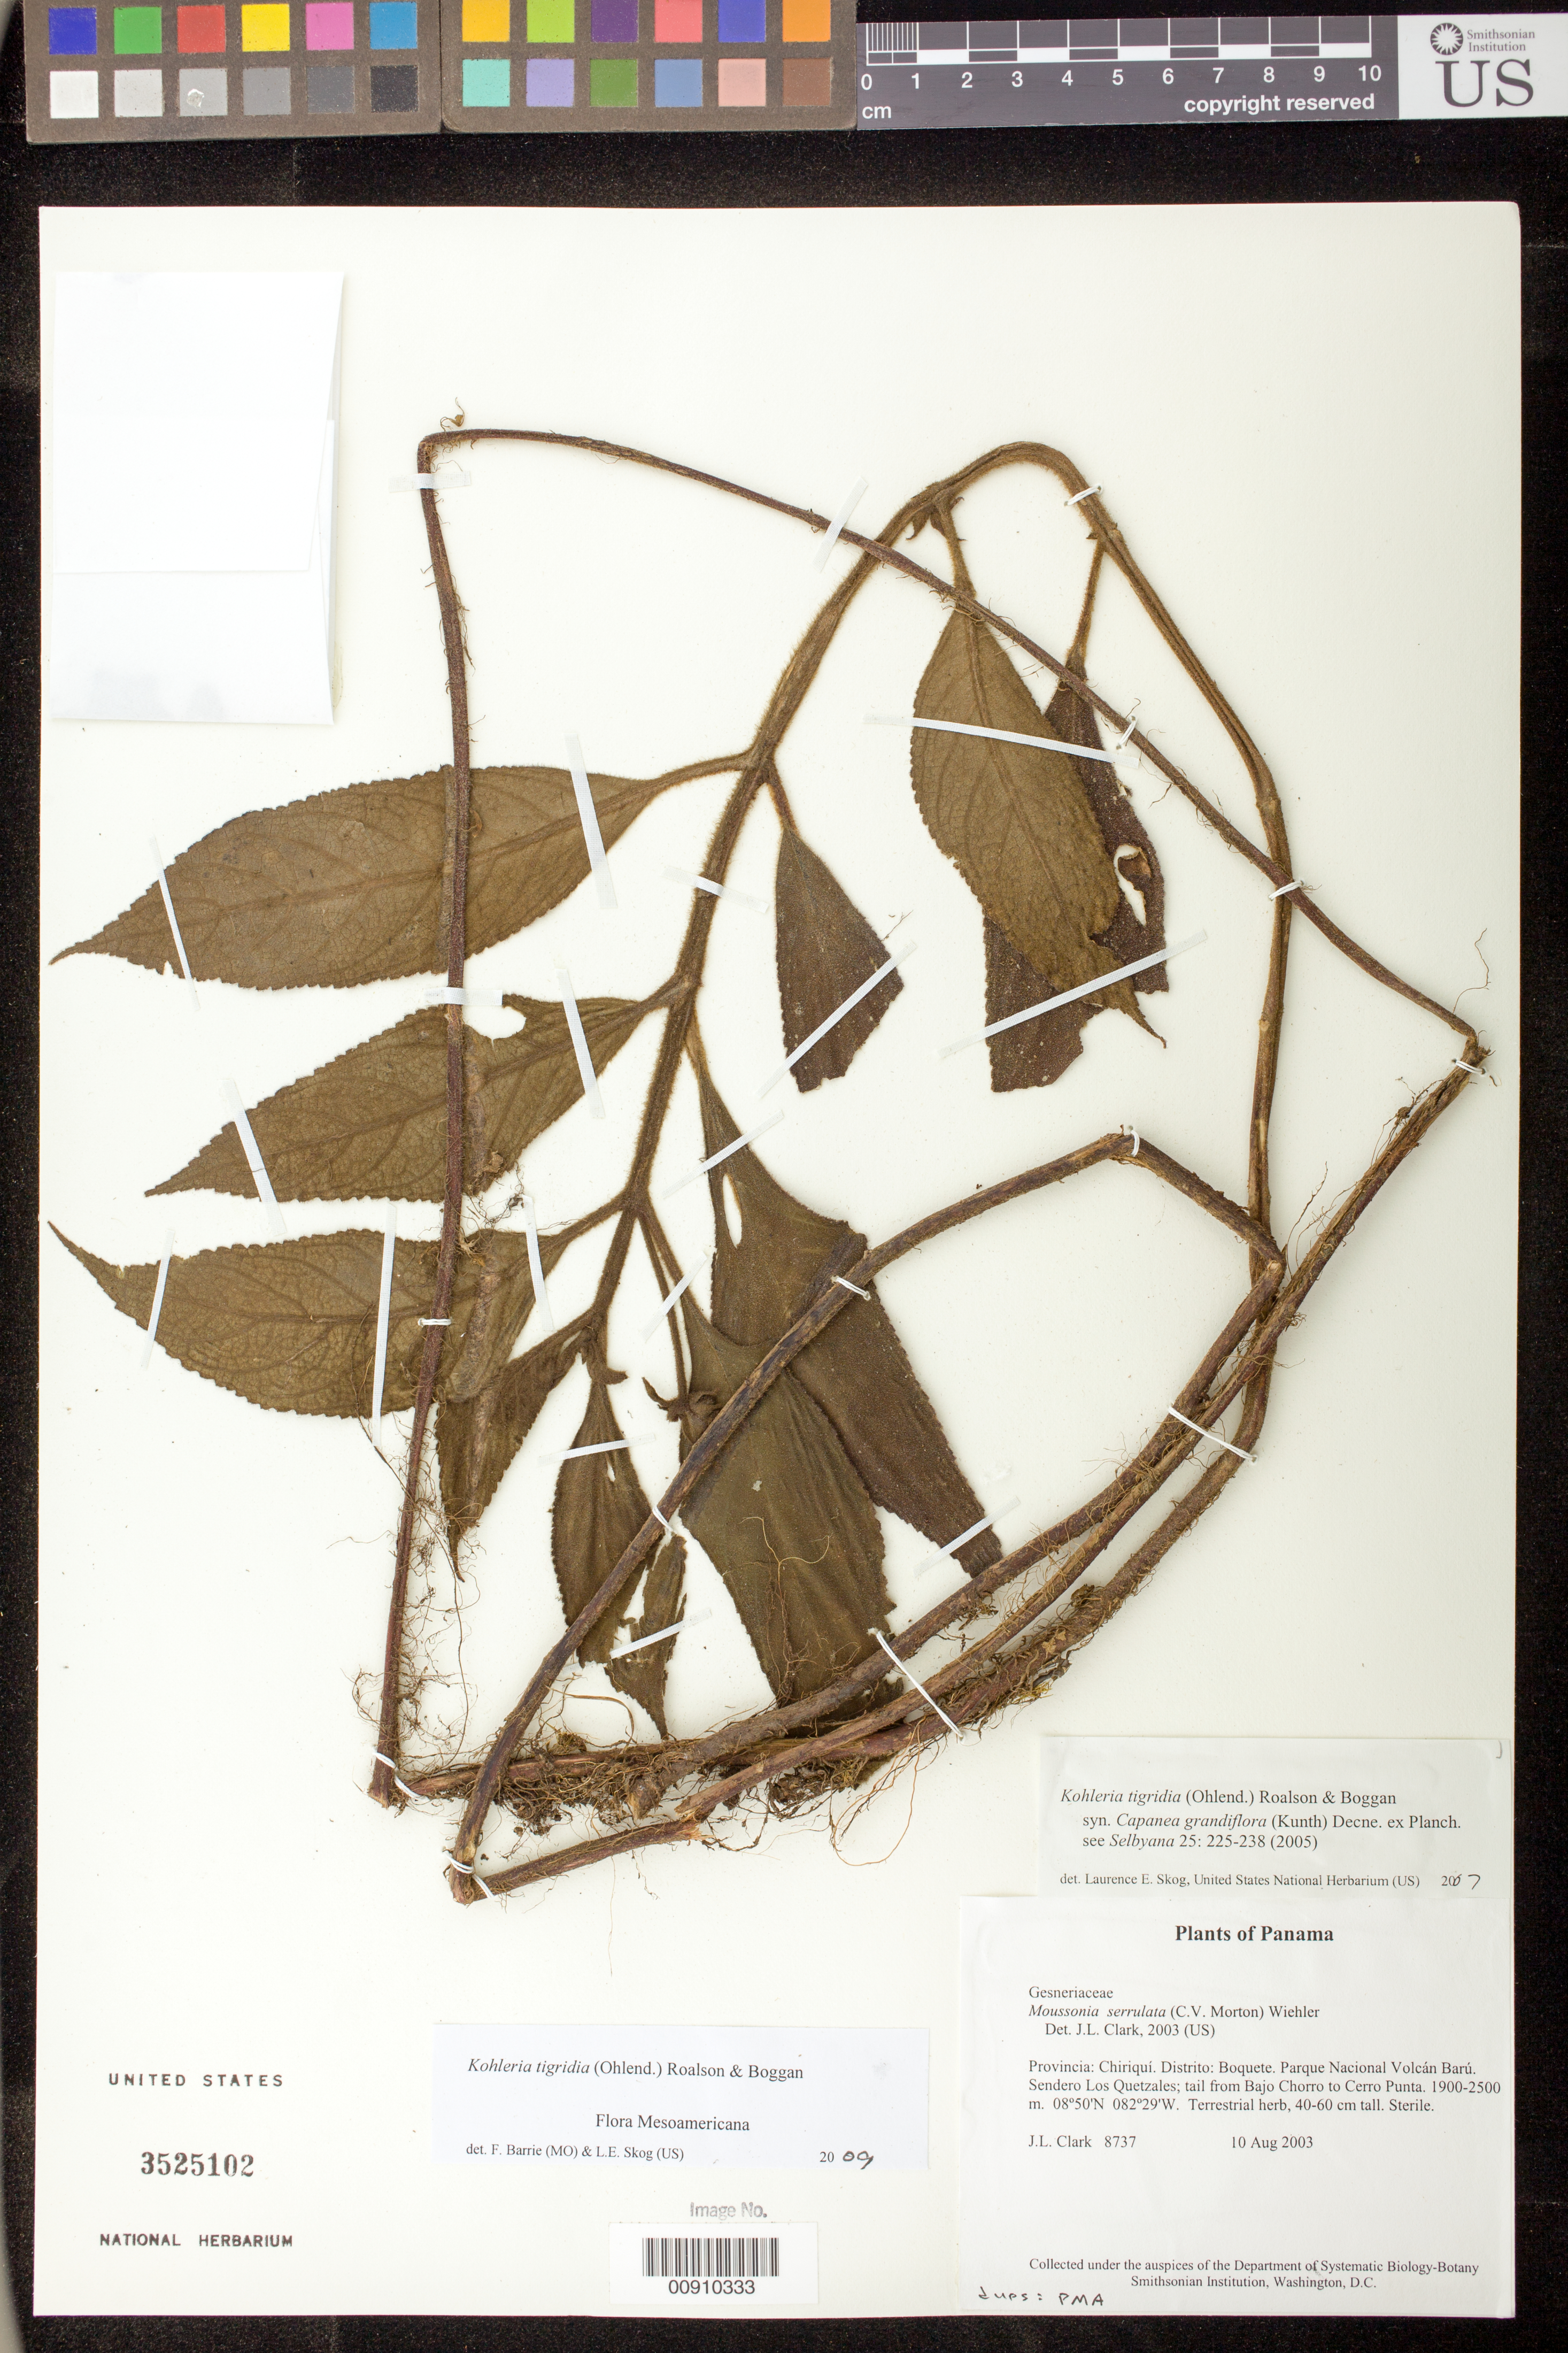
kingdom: Plantae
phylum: Tracheophyta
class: Magnoliopsida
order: Lamiales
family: Gesneriaceae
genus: Kohleria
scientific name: Kohleria tigridia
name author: (Ohlend.) Roalson & Boggan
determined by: Skog, Laurence E.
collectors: J. L. Clark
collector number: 8737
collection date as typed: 10 Aug 2003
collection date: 2003-08-10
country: Panama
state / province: Chiriquí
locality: Boquete. Parque Nacional Volcán Barú. Sendero Los Quetzales; tail from Bajo Chorro to Cerro Punta.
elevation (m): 1900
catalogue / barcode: US 3525102